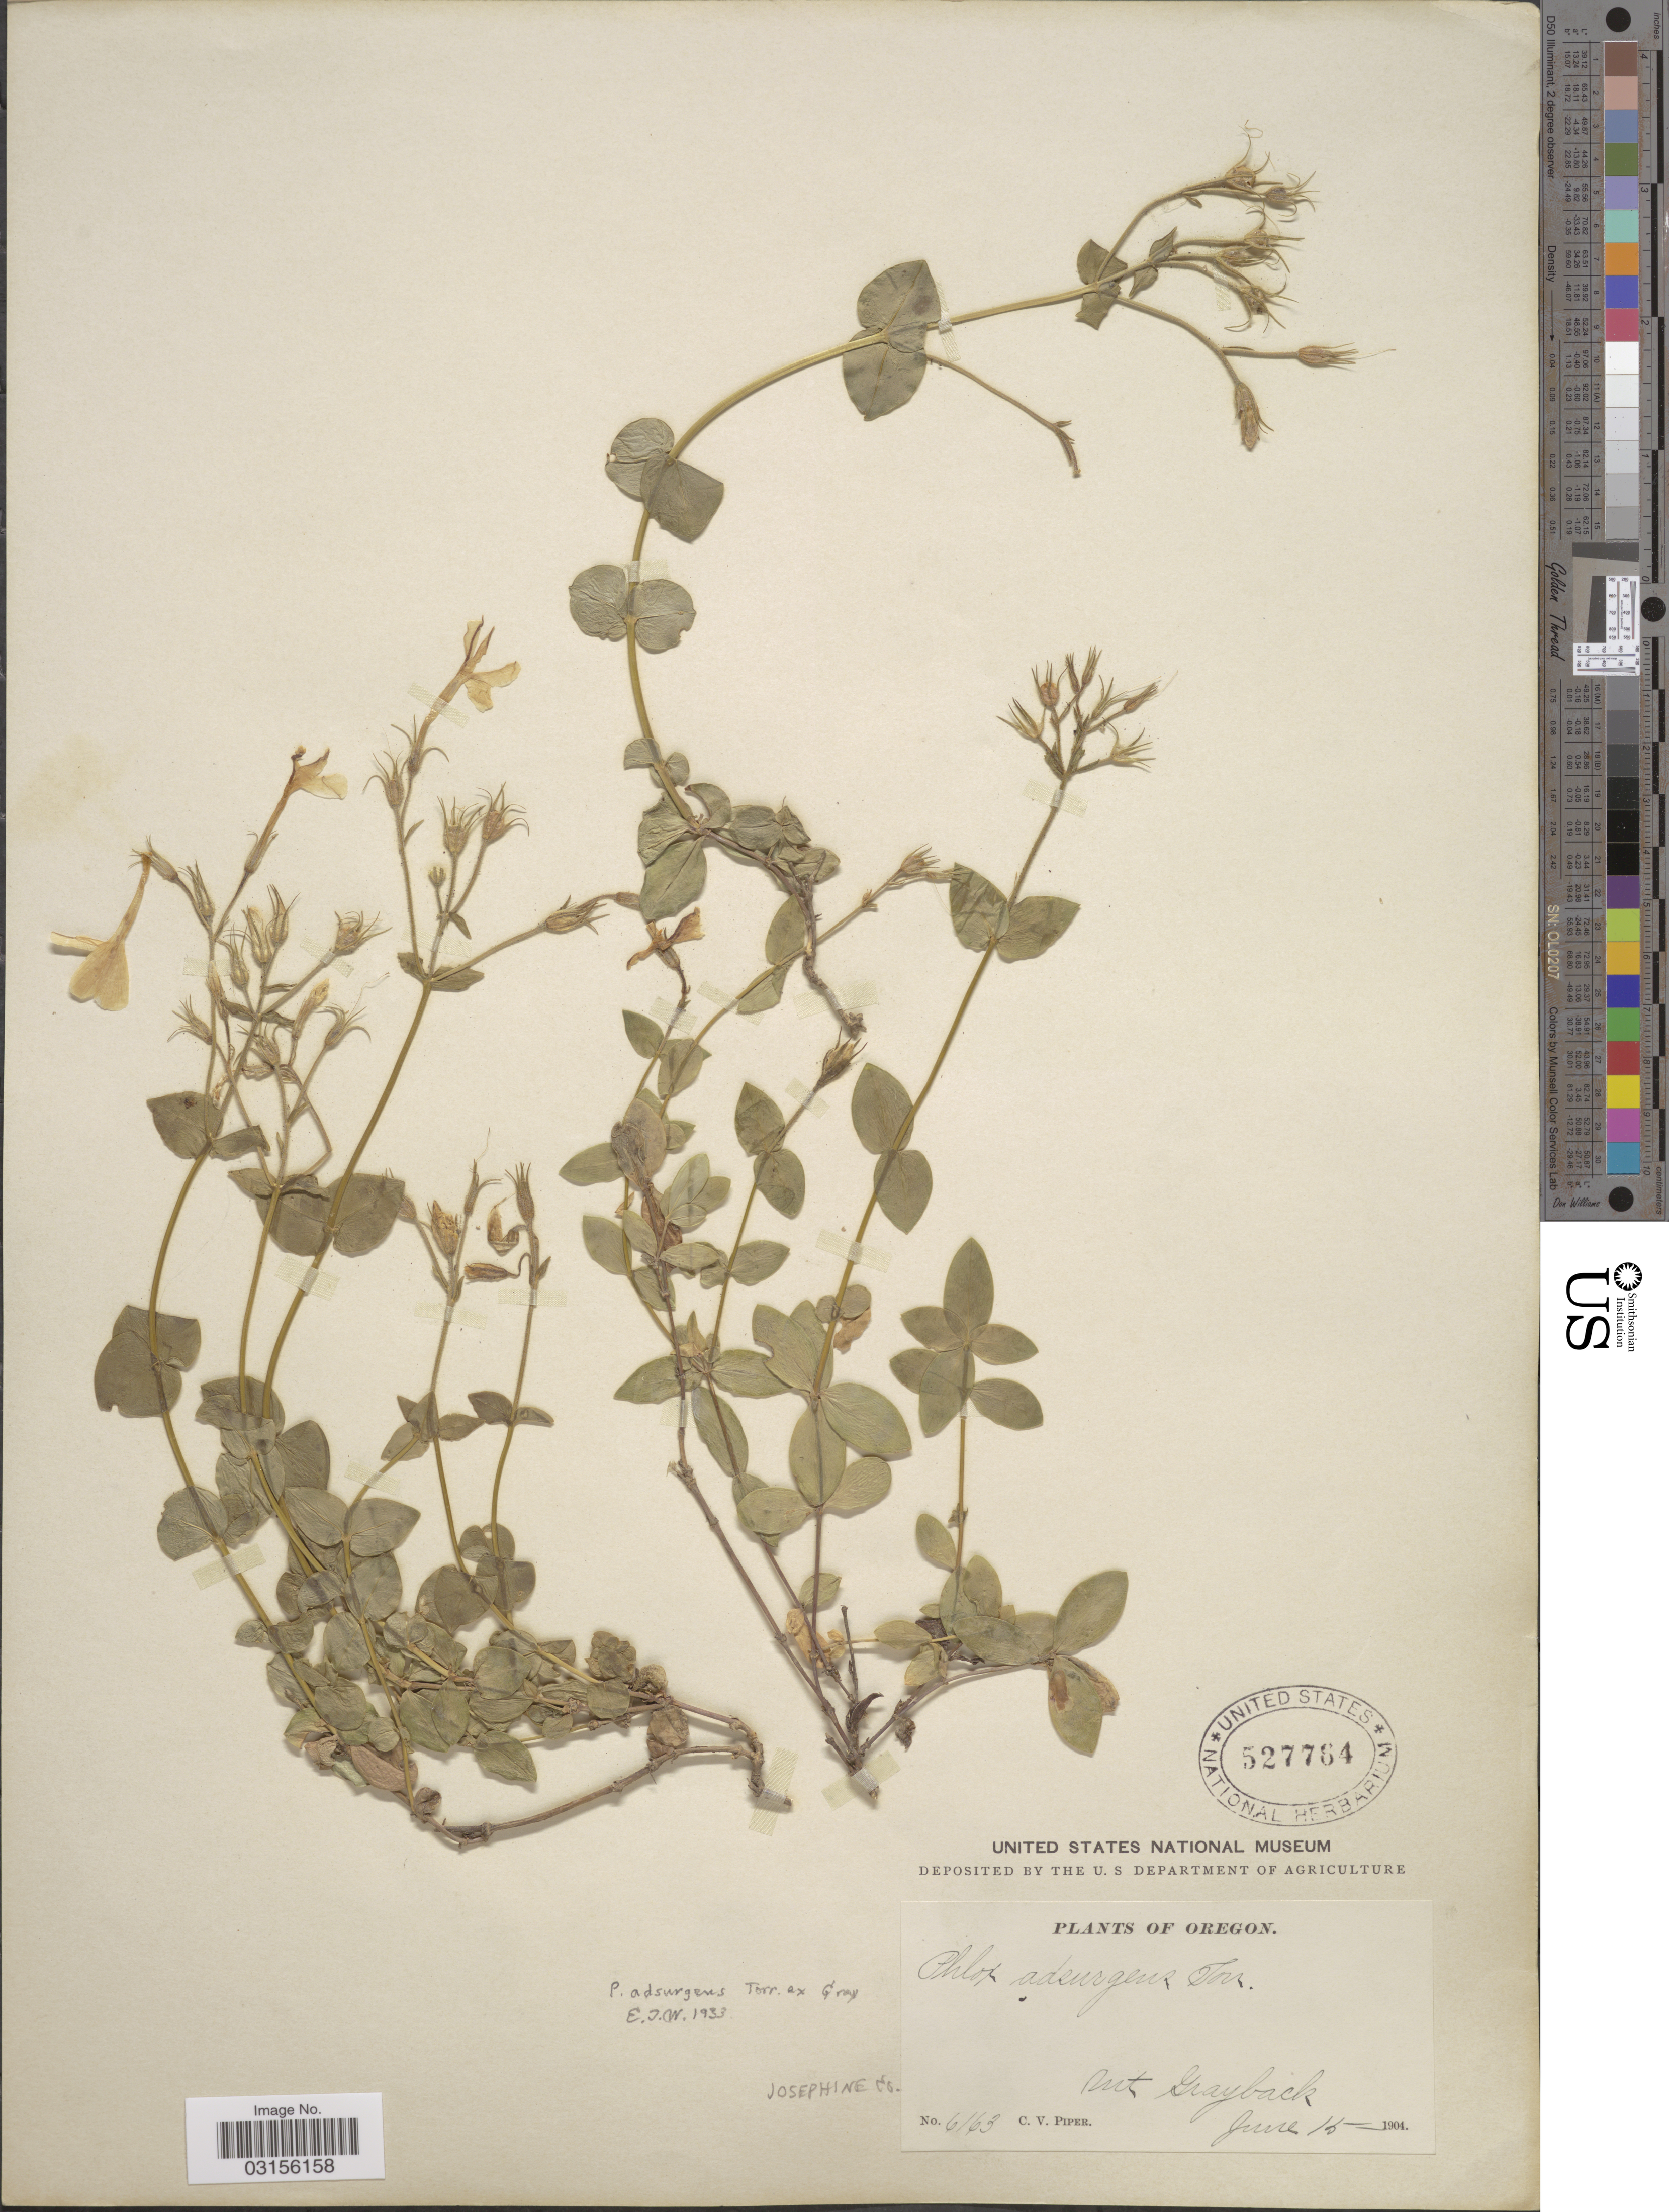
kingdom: Plantae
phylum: Tracheophyta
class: Magnoliopsida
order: Ericales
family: Polemoniaceae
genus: Phlox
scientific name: Phlox adsurgens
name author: Torr. ex A. Gray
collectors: C. V. Piper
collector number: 6163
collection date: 1904-06-15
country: United States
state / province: Oregon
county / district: Josephine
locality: Mt Grayback. Josephine Co.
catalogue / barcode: US 527764